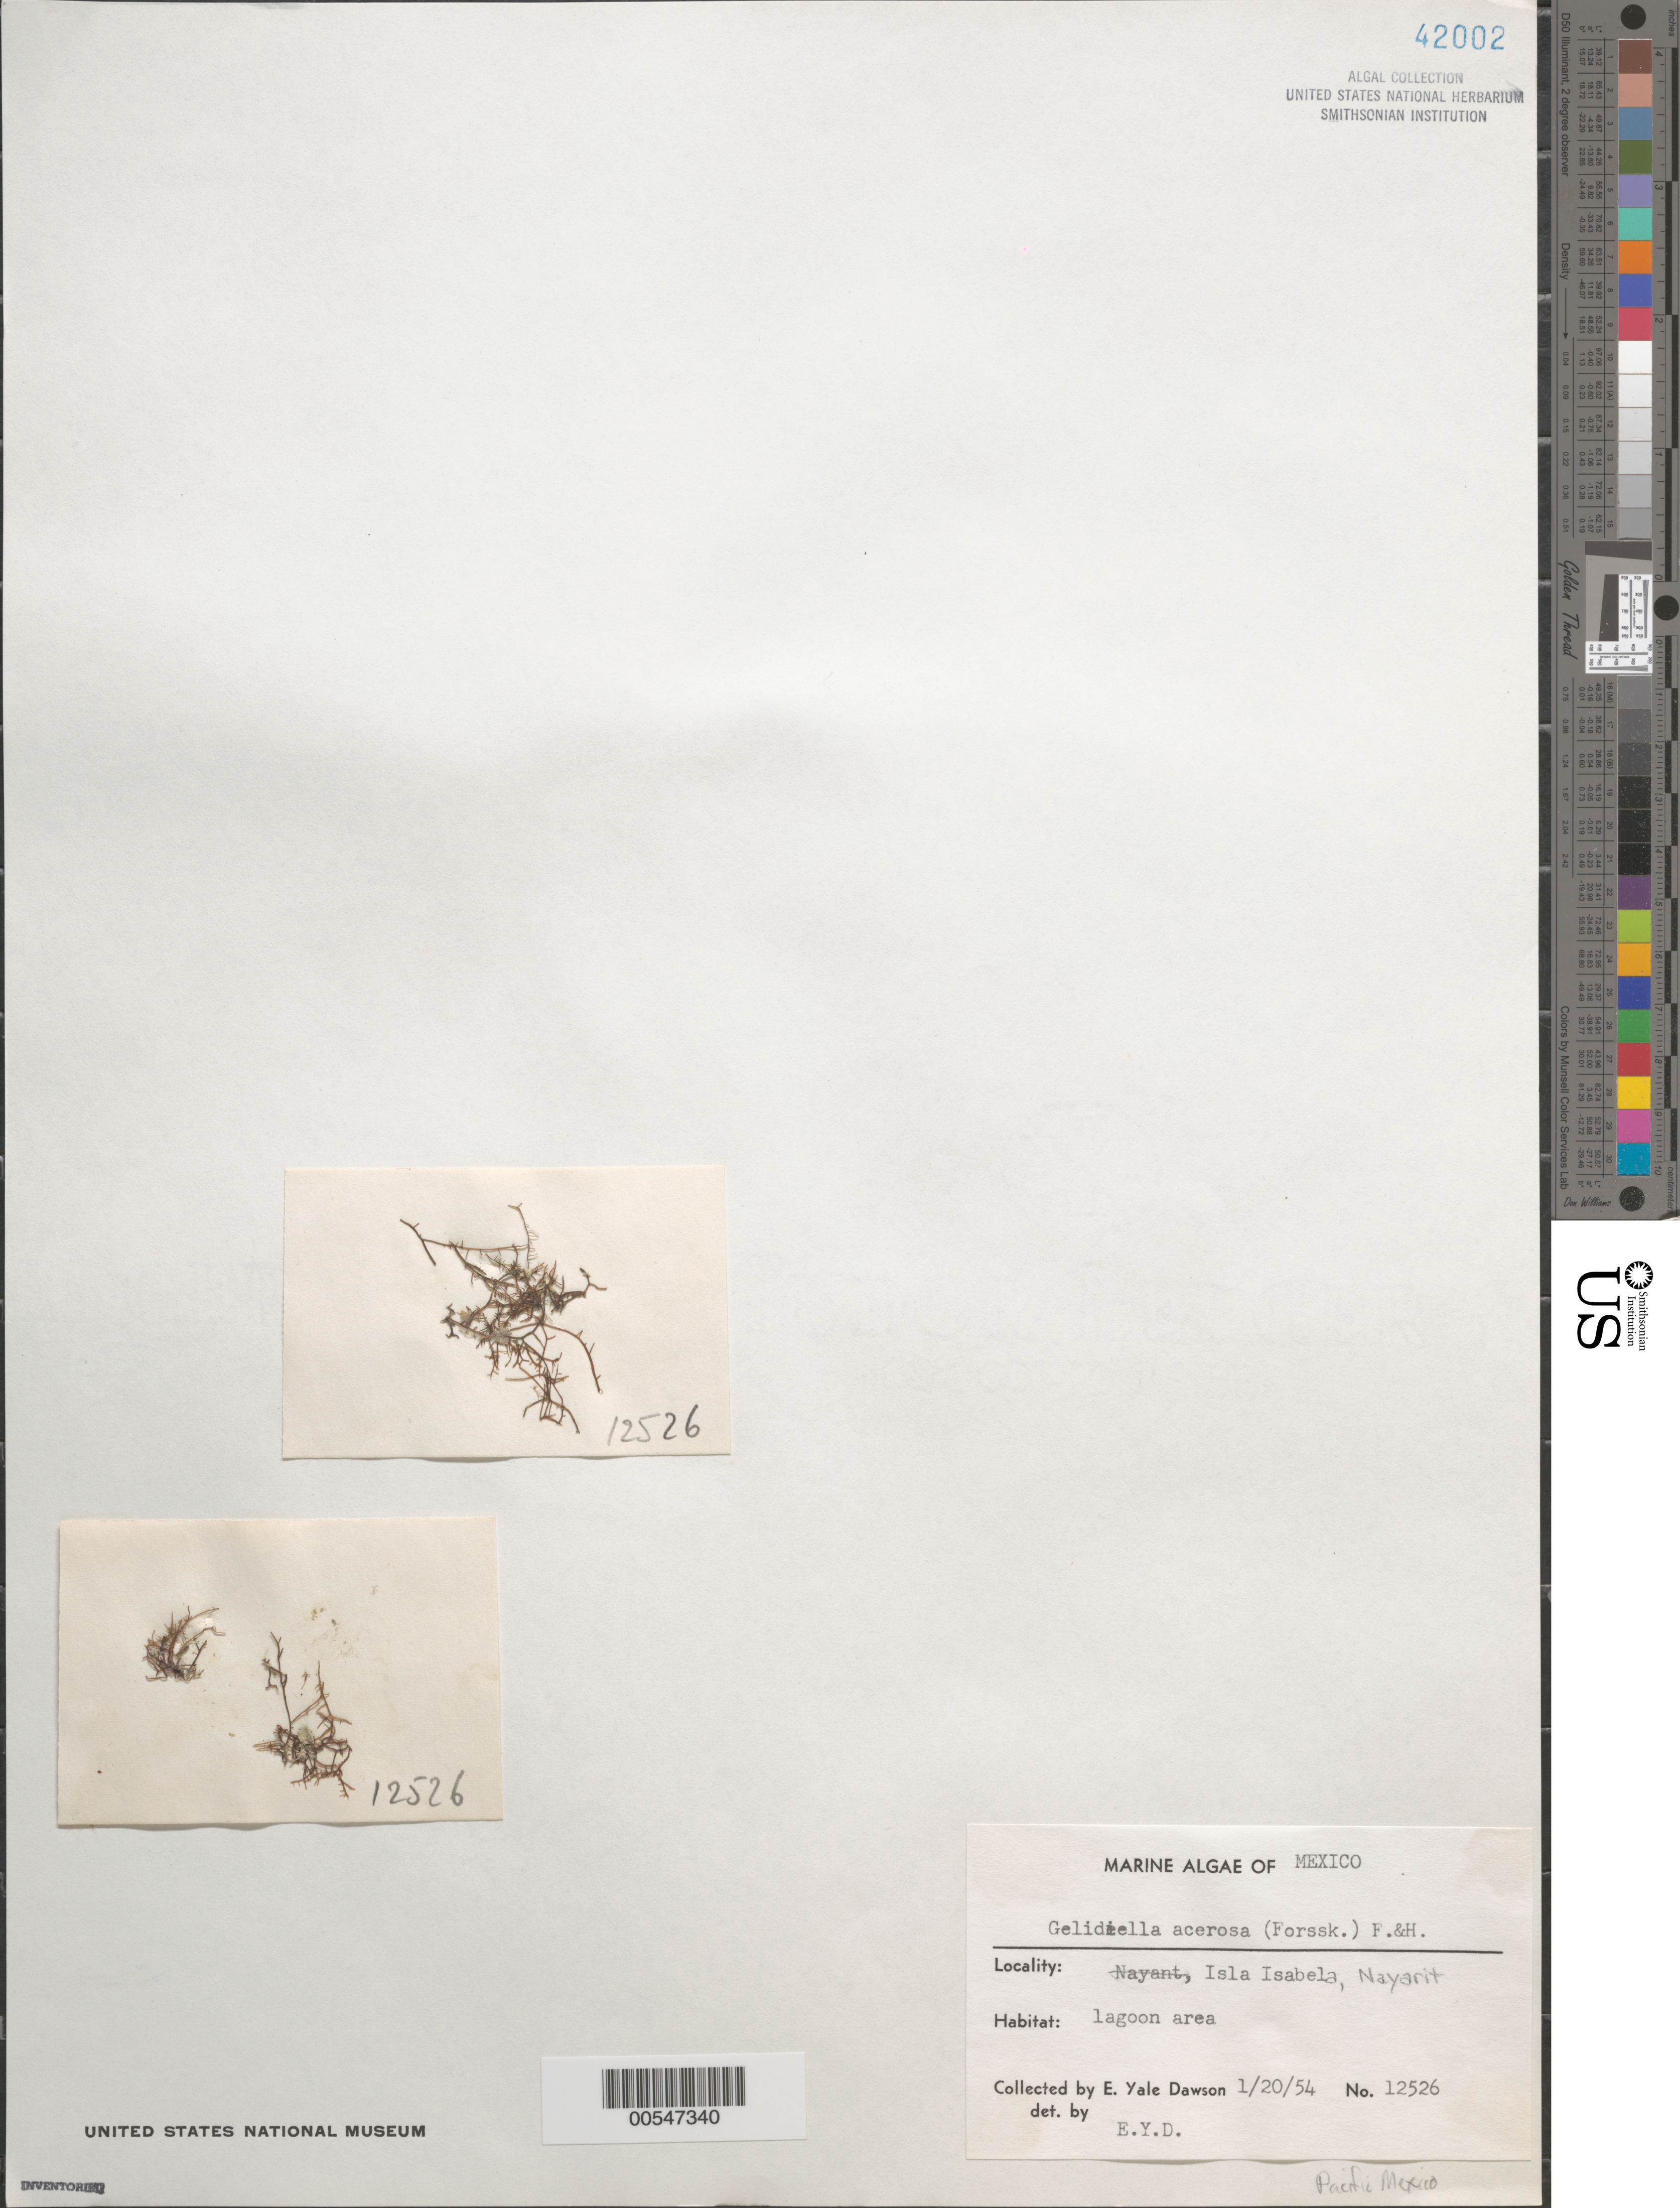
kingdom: Plantae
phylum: Rhodophyta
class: Florideophyceae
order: Gelidiales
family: Gelidiellaceae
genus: Gelidiella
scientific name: Gelidiella acerosa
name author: (Forssk.) Feldmann & G. Hamel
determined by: Dawson, E. Y.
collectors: E. Y. Dawson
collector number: EYD 12526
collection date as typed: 20 Jan 1954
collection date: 1954-01-20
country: Mexico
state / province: Nayarit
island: Isla Isabela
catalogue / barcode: US 42002